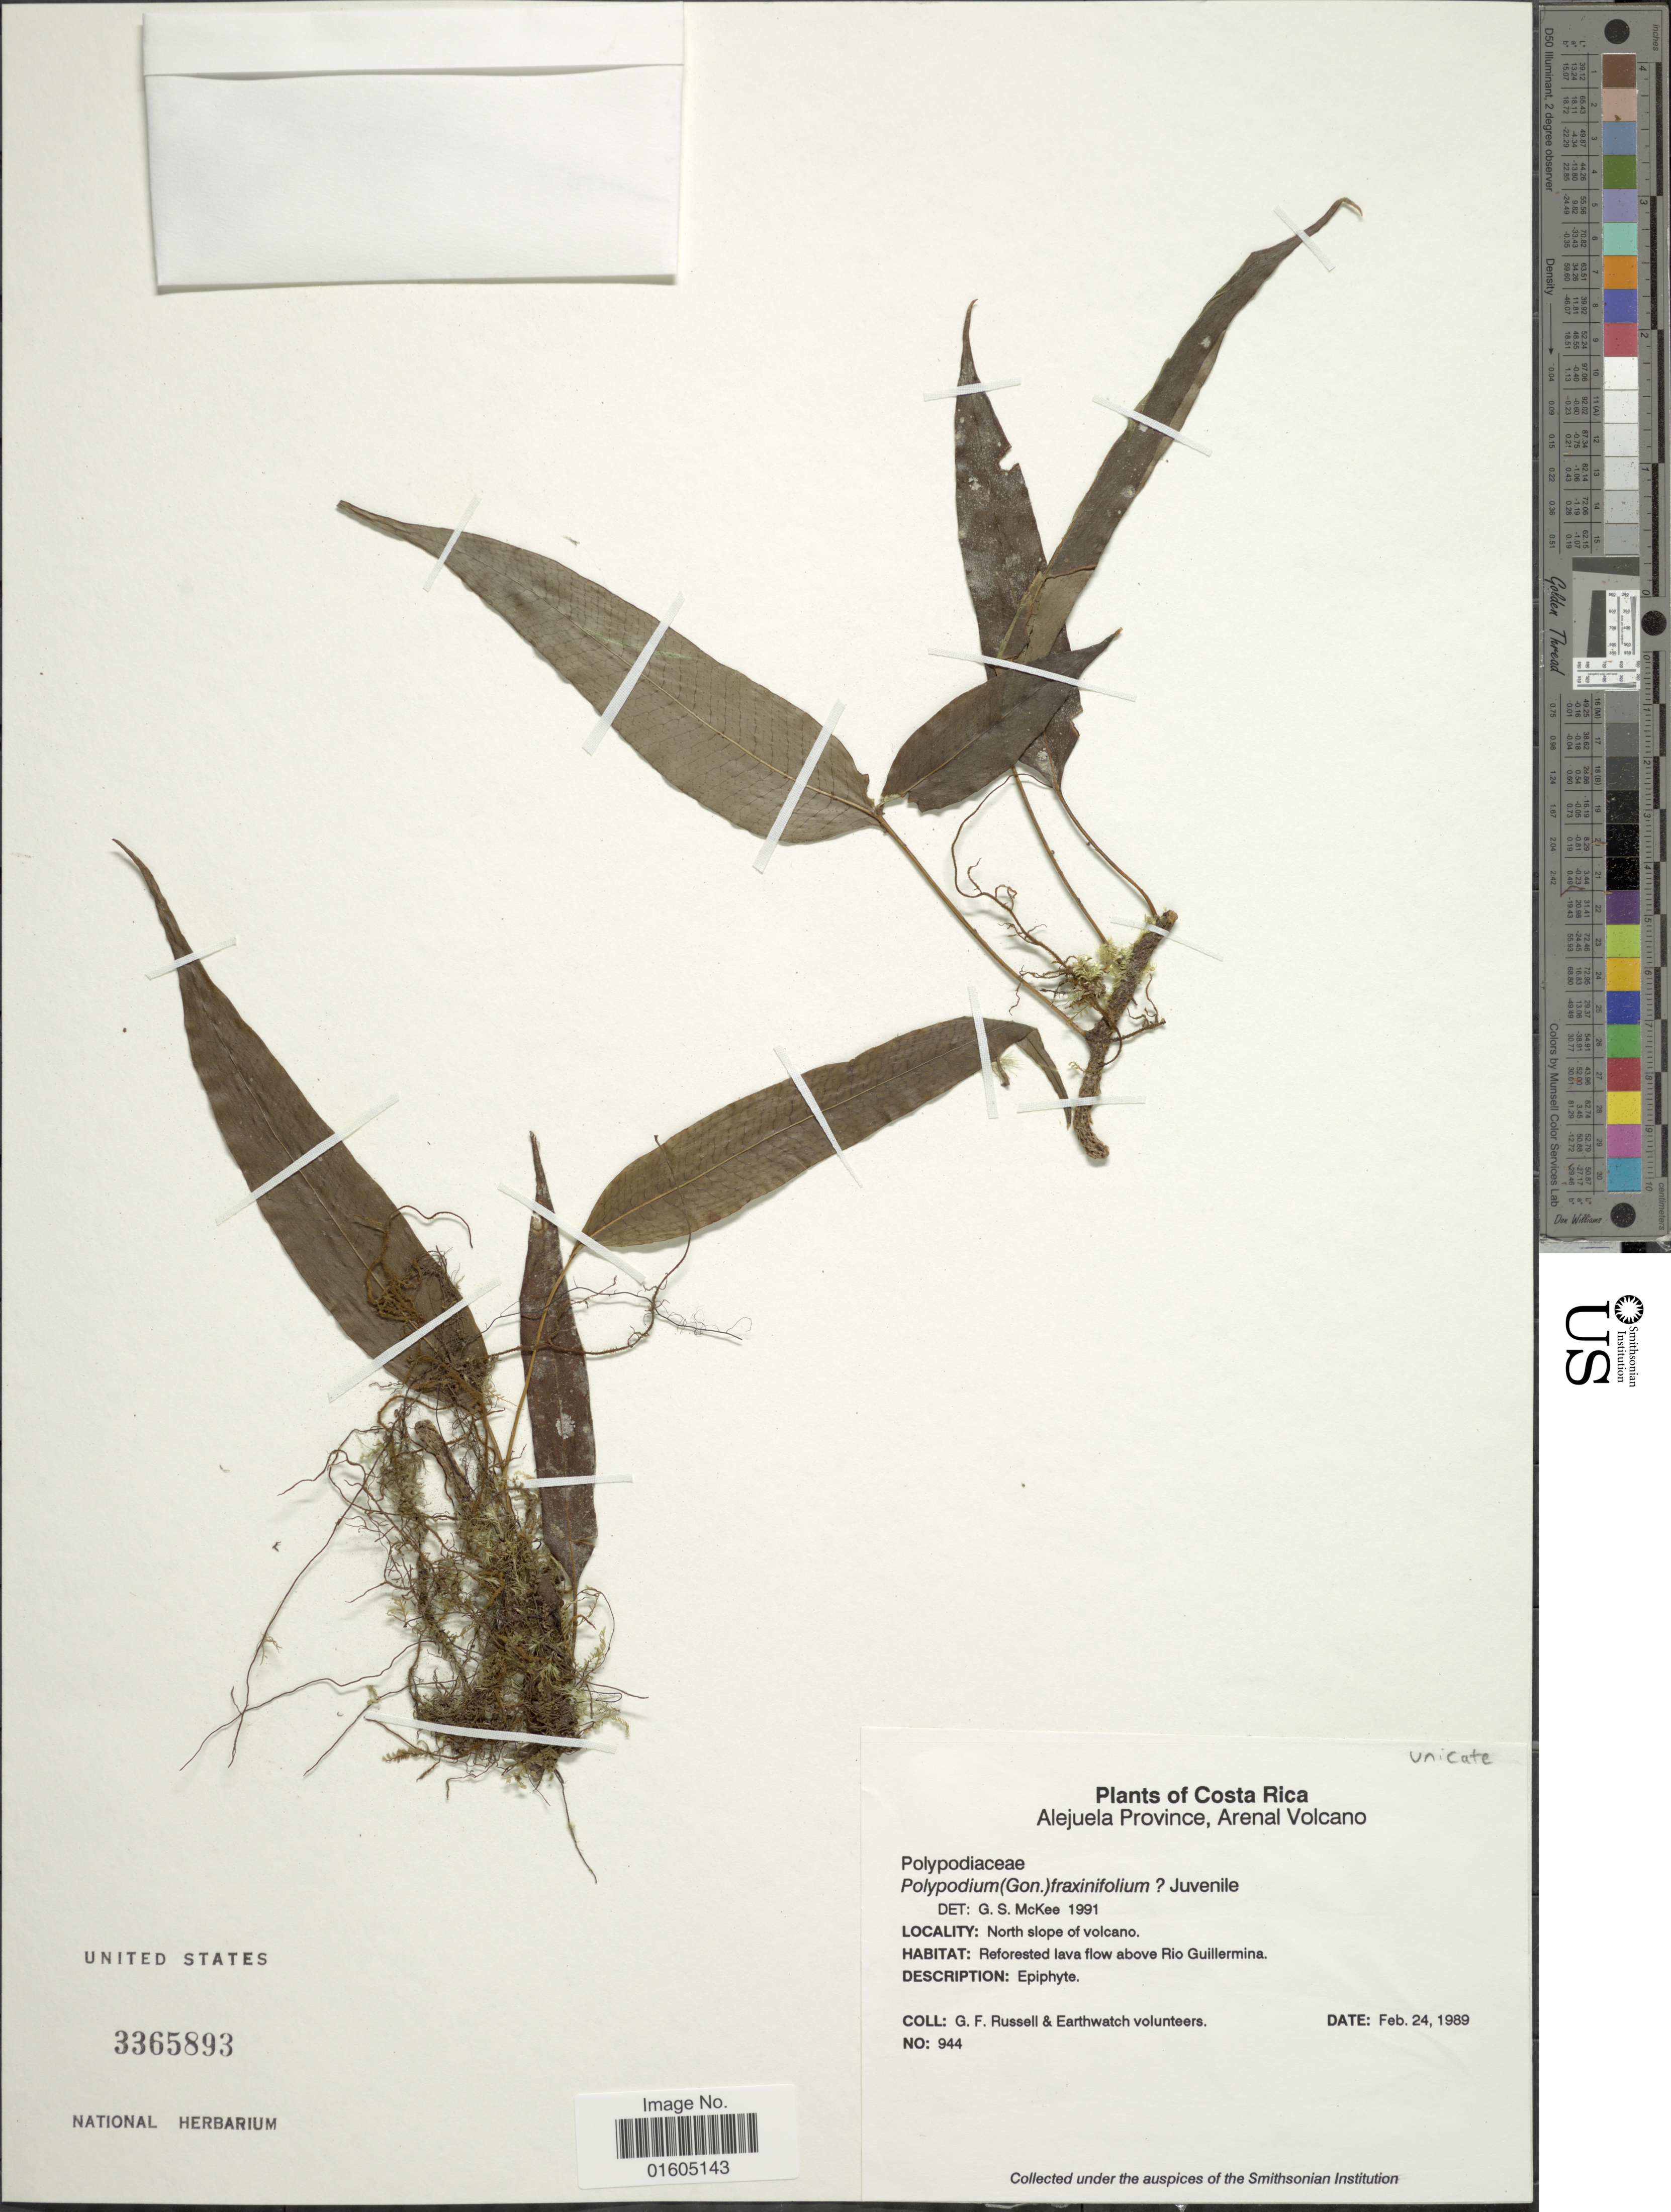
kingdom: Plantae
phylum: Tracheophyta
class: Polypodiopsida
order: Polypodiales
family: Polypodiaceae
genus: Serpocaulon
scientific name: Serpocaulon fraxinifolium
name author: (Jacq.) A.R. Sm.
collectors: G. Russell & Earthwatch Volunteers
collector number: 944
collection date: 1989-02-24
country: Costa Rica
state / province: Alajuela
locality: Costa Rica. Alejuela Province, Arenal Volcano. North slope of volcano.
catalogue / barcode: US 3365893